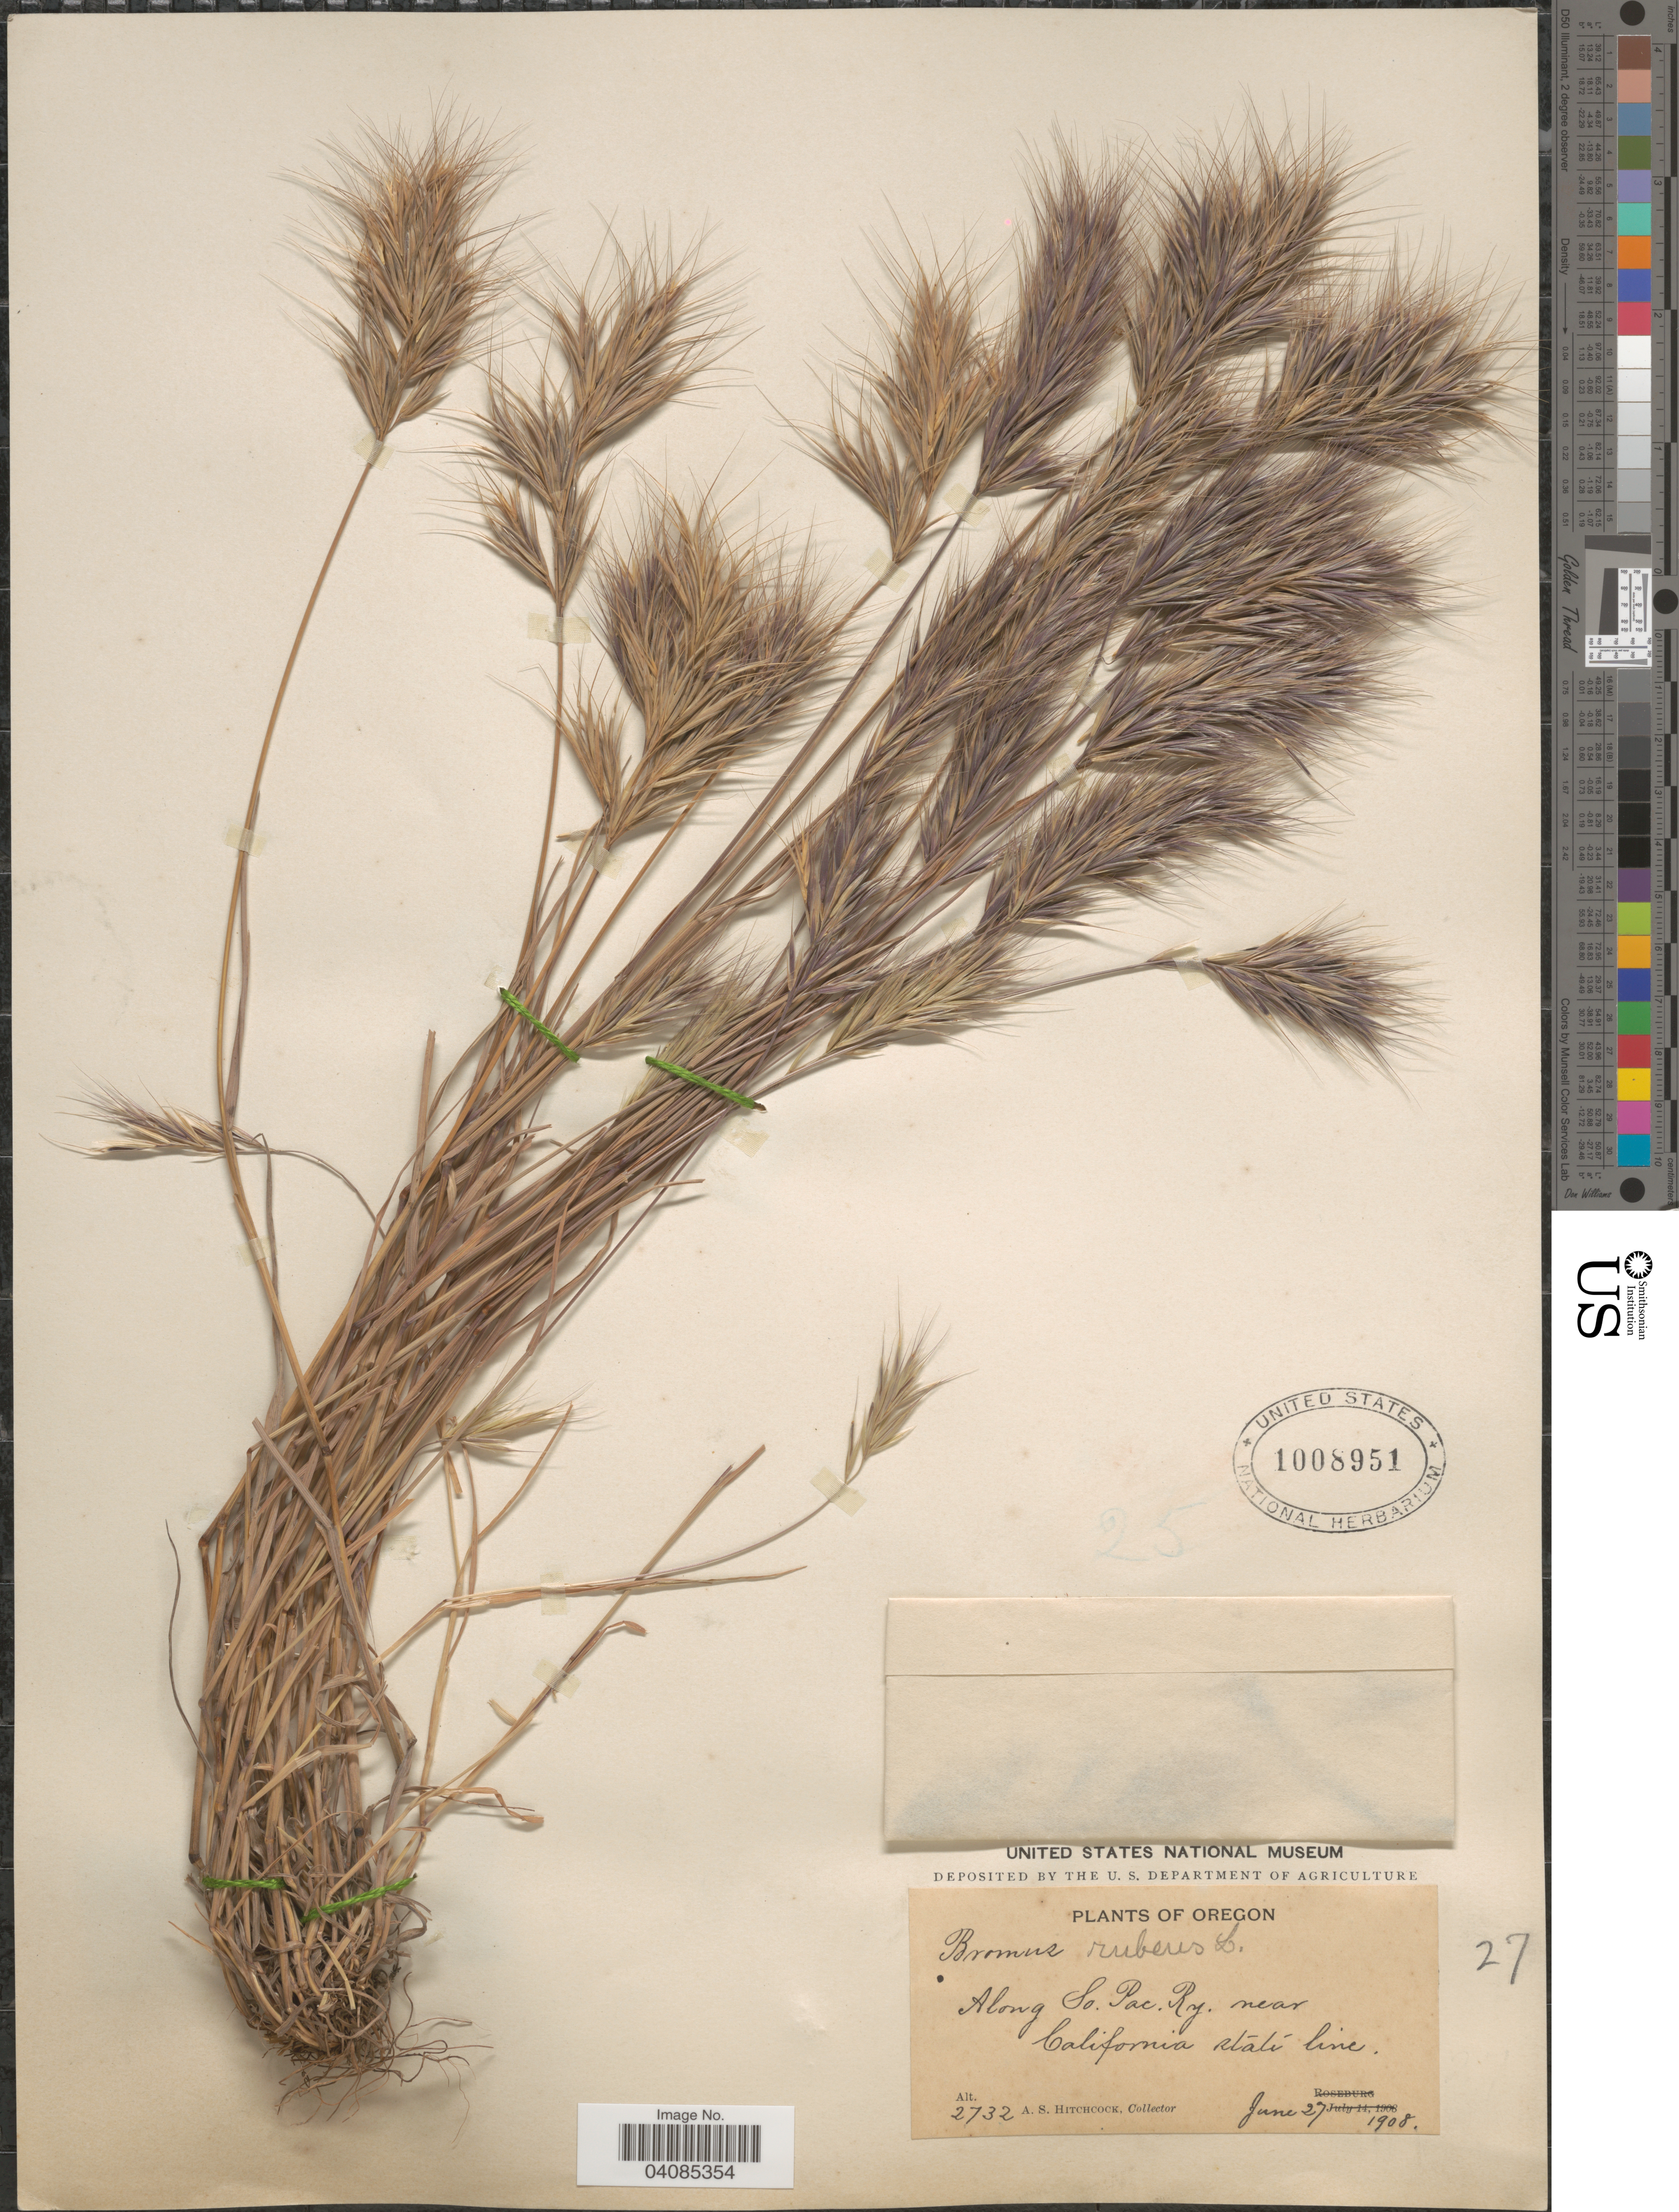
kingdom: Plantae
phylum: Tracheophyta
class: Liliopsida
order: Poales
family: Poaceae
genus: Bromus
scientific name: Bromus rubens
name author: L.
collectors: A. S. Hitchcock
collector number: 2732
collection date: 1908-06-27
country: United States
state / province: Oregon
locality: Along So. Pac. Ry. near California state line.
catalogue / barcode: US 1008951